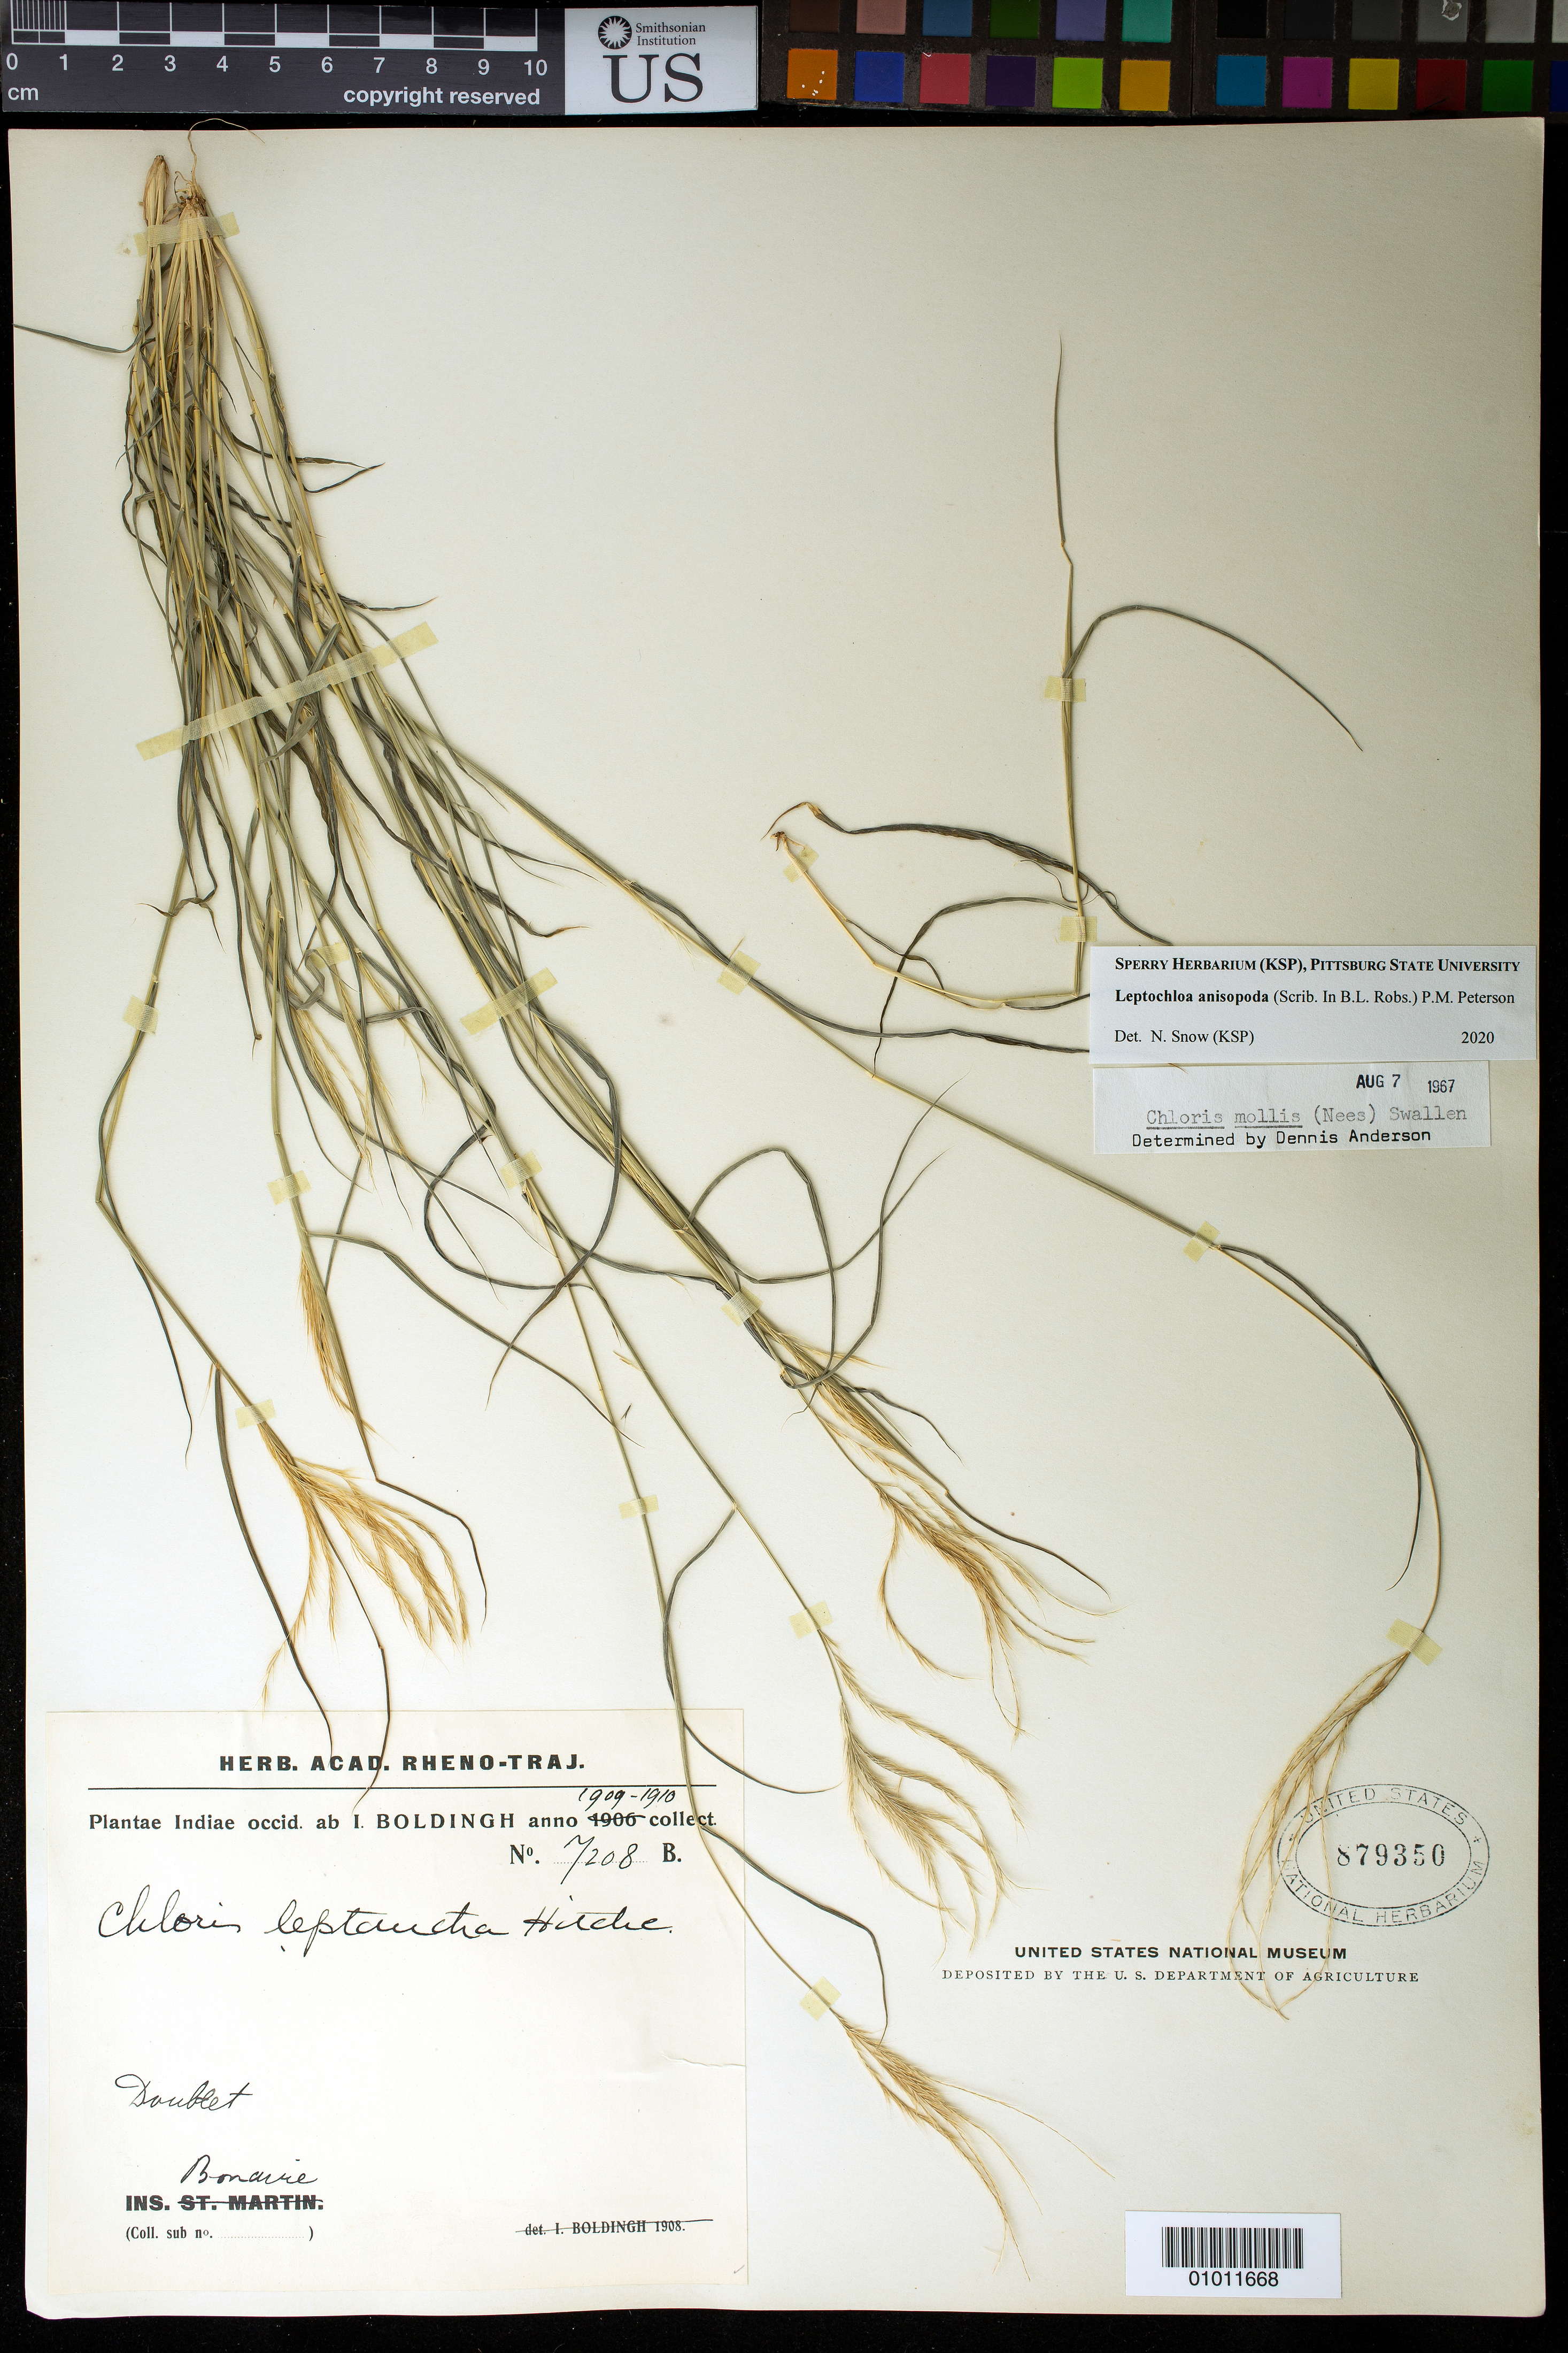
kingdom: Plantae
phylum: Tracheophyta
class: Liliopsida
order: Poales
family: Poaceae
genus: Leptochloa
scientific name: Leptochloa anisopoda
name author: (B.L. Rob. ex Scribn.) P.M. Peterson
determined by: Snow, N. W.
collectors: I. Boldingh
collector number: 7208B.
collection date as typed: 1909 to -- --- 1910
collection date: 1909/1910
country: Sint Maartin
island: Sint Maarten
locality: Doublet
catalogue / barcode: US 879350